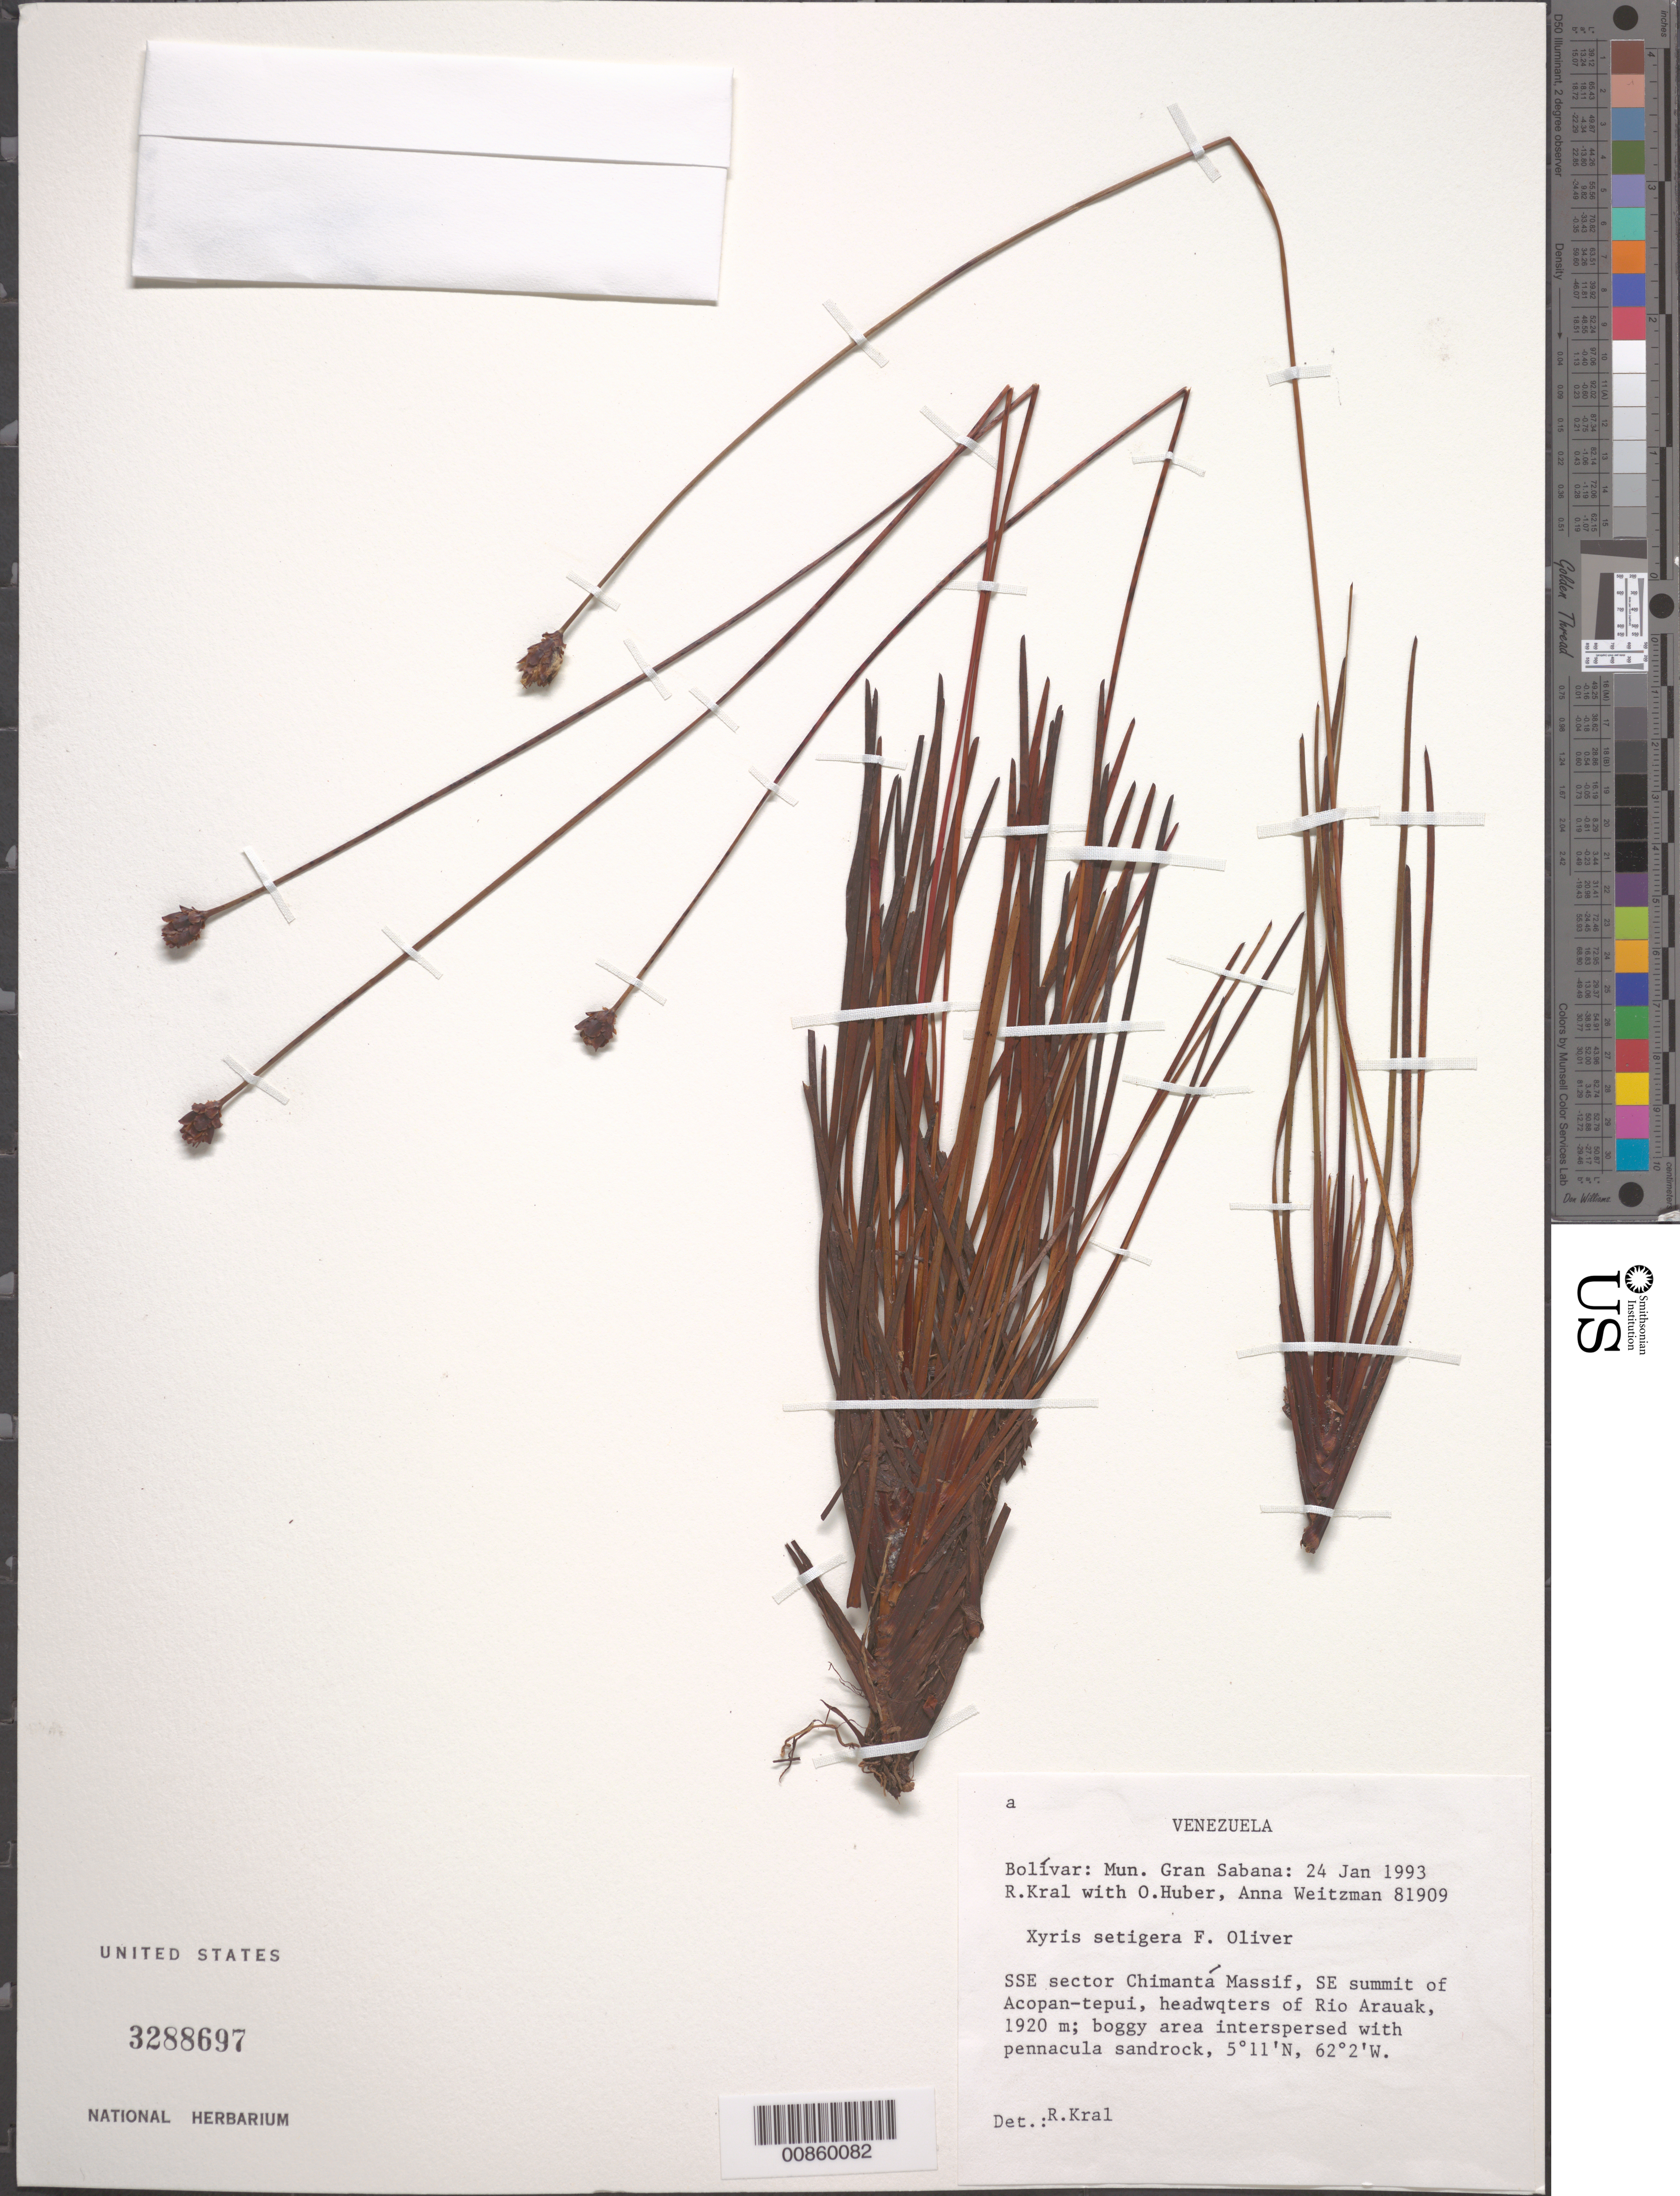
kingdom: Plantae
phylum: Tracheophyta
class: Liliopsida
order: Poales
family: Xyridaceae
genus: Xyris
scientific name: Xyris setigera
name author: Oliv.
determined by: Kral, Robert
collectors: R. Kral, O. Huber & A. L. Weitzman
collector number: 81909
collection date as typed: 24-Jan-93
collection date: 1993-01-24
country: Venezuela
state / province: Bolívar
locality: Mun. Gran Sabana: Chimantá Massif, SSE sector. SE summit of Acopán-tepuí, headwaters of Río Arauák.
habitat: Boggy area interspersed with pennacula sandrock.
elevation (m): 1920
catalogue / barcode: US 3288697